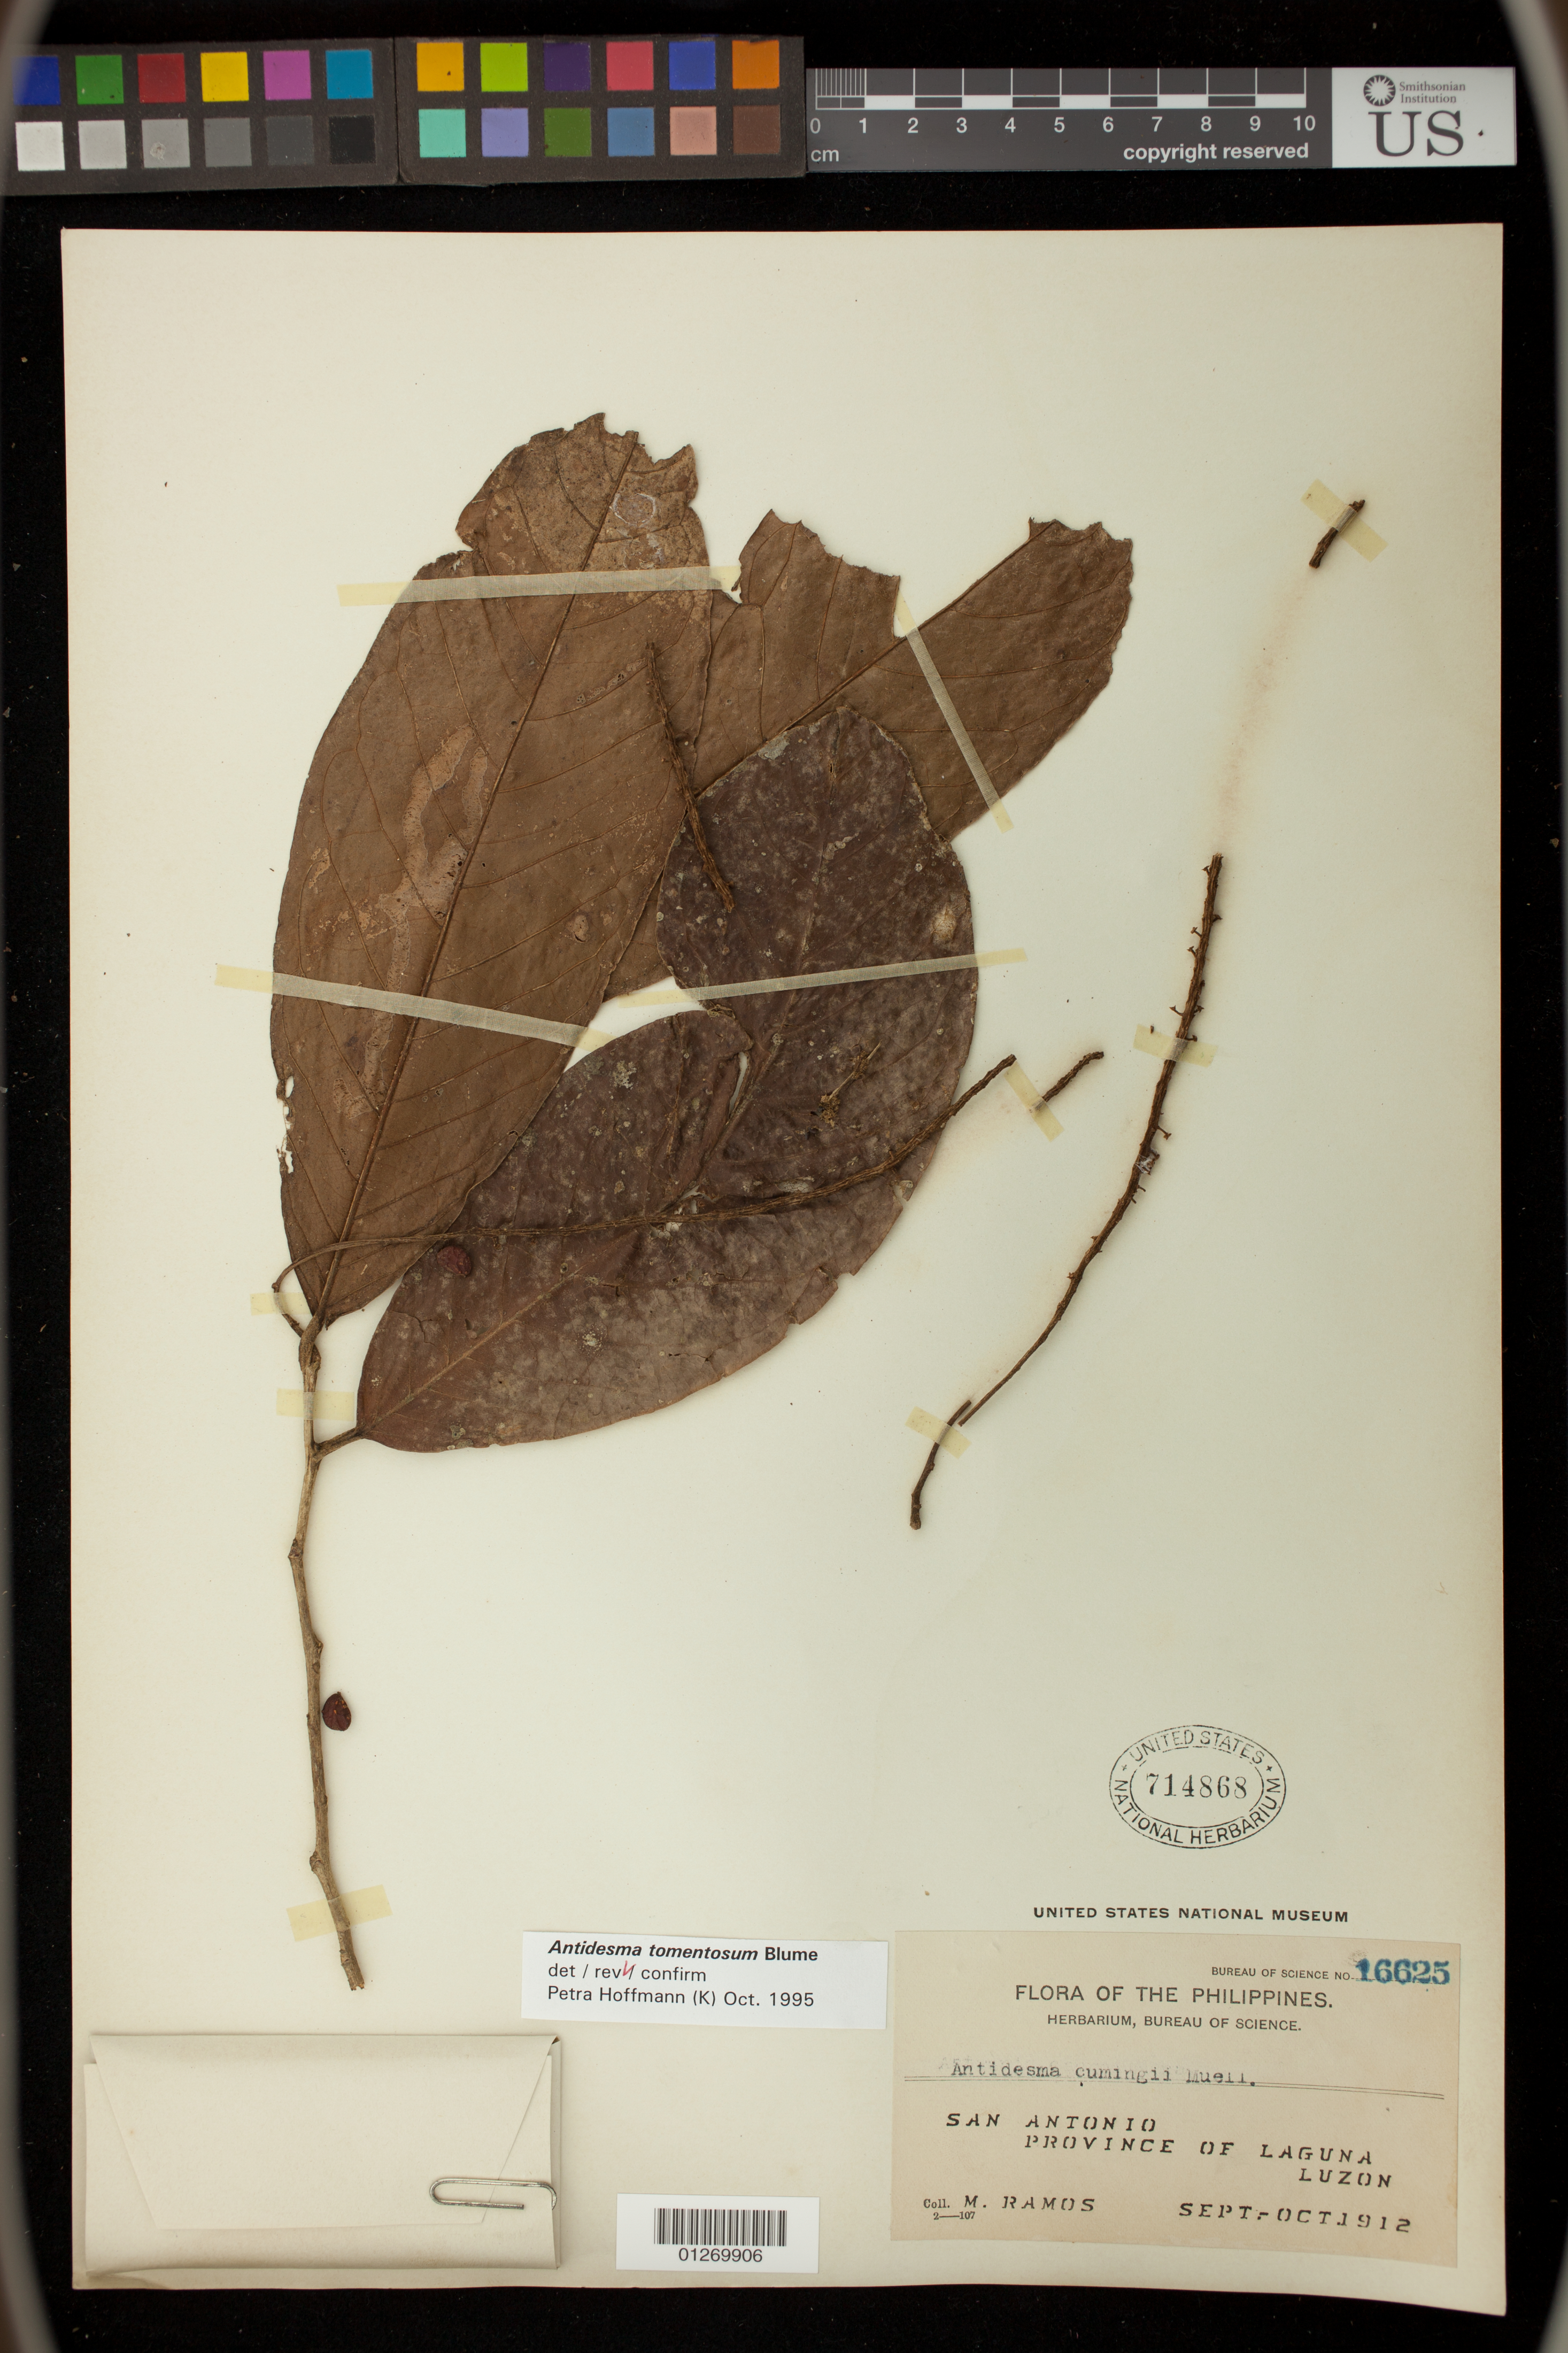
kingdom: Plantae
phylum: Tracheophyta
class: Magnoliopsida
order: Malpighiales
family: Phyllanthaceae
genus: Antidesma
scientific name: Antidesma tomentosum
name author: Blume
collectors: M. Ramos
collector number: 16625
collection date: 1912-09/1912-10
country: Philippines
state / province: Central Luzon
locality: San Antonio, Province of Laguna, Luzon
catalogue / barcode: US 714868